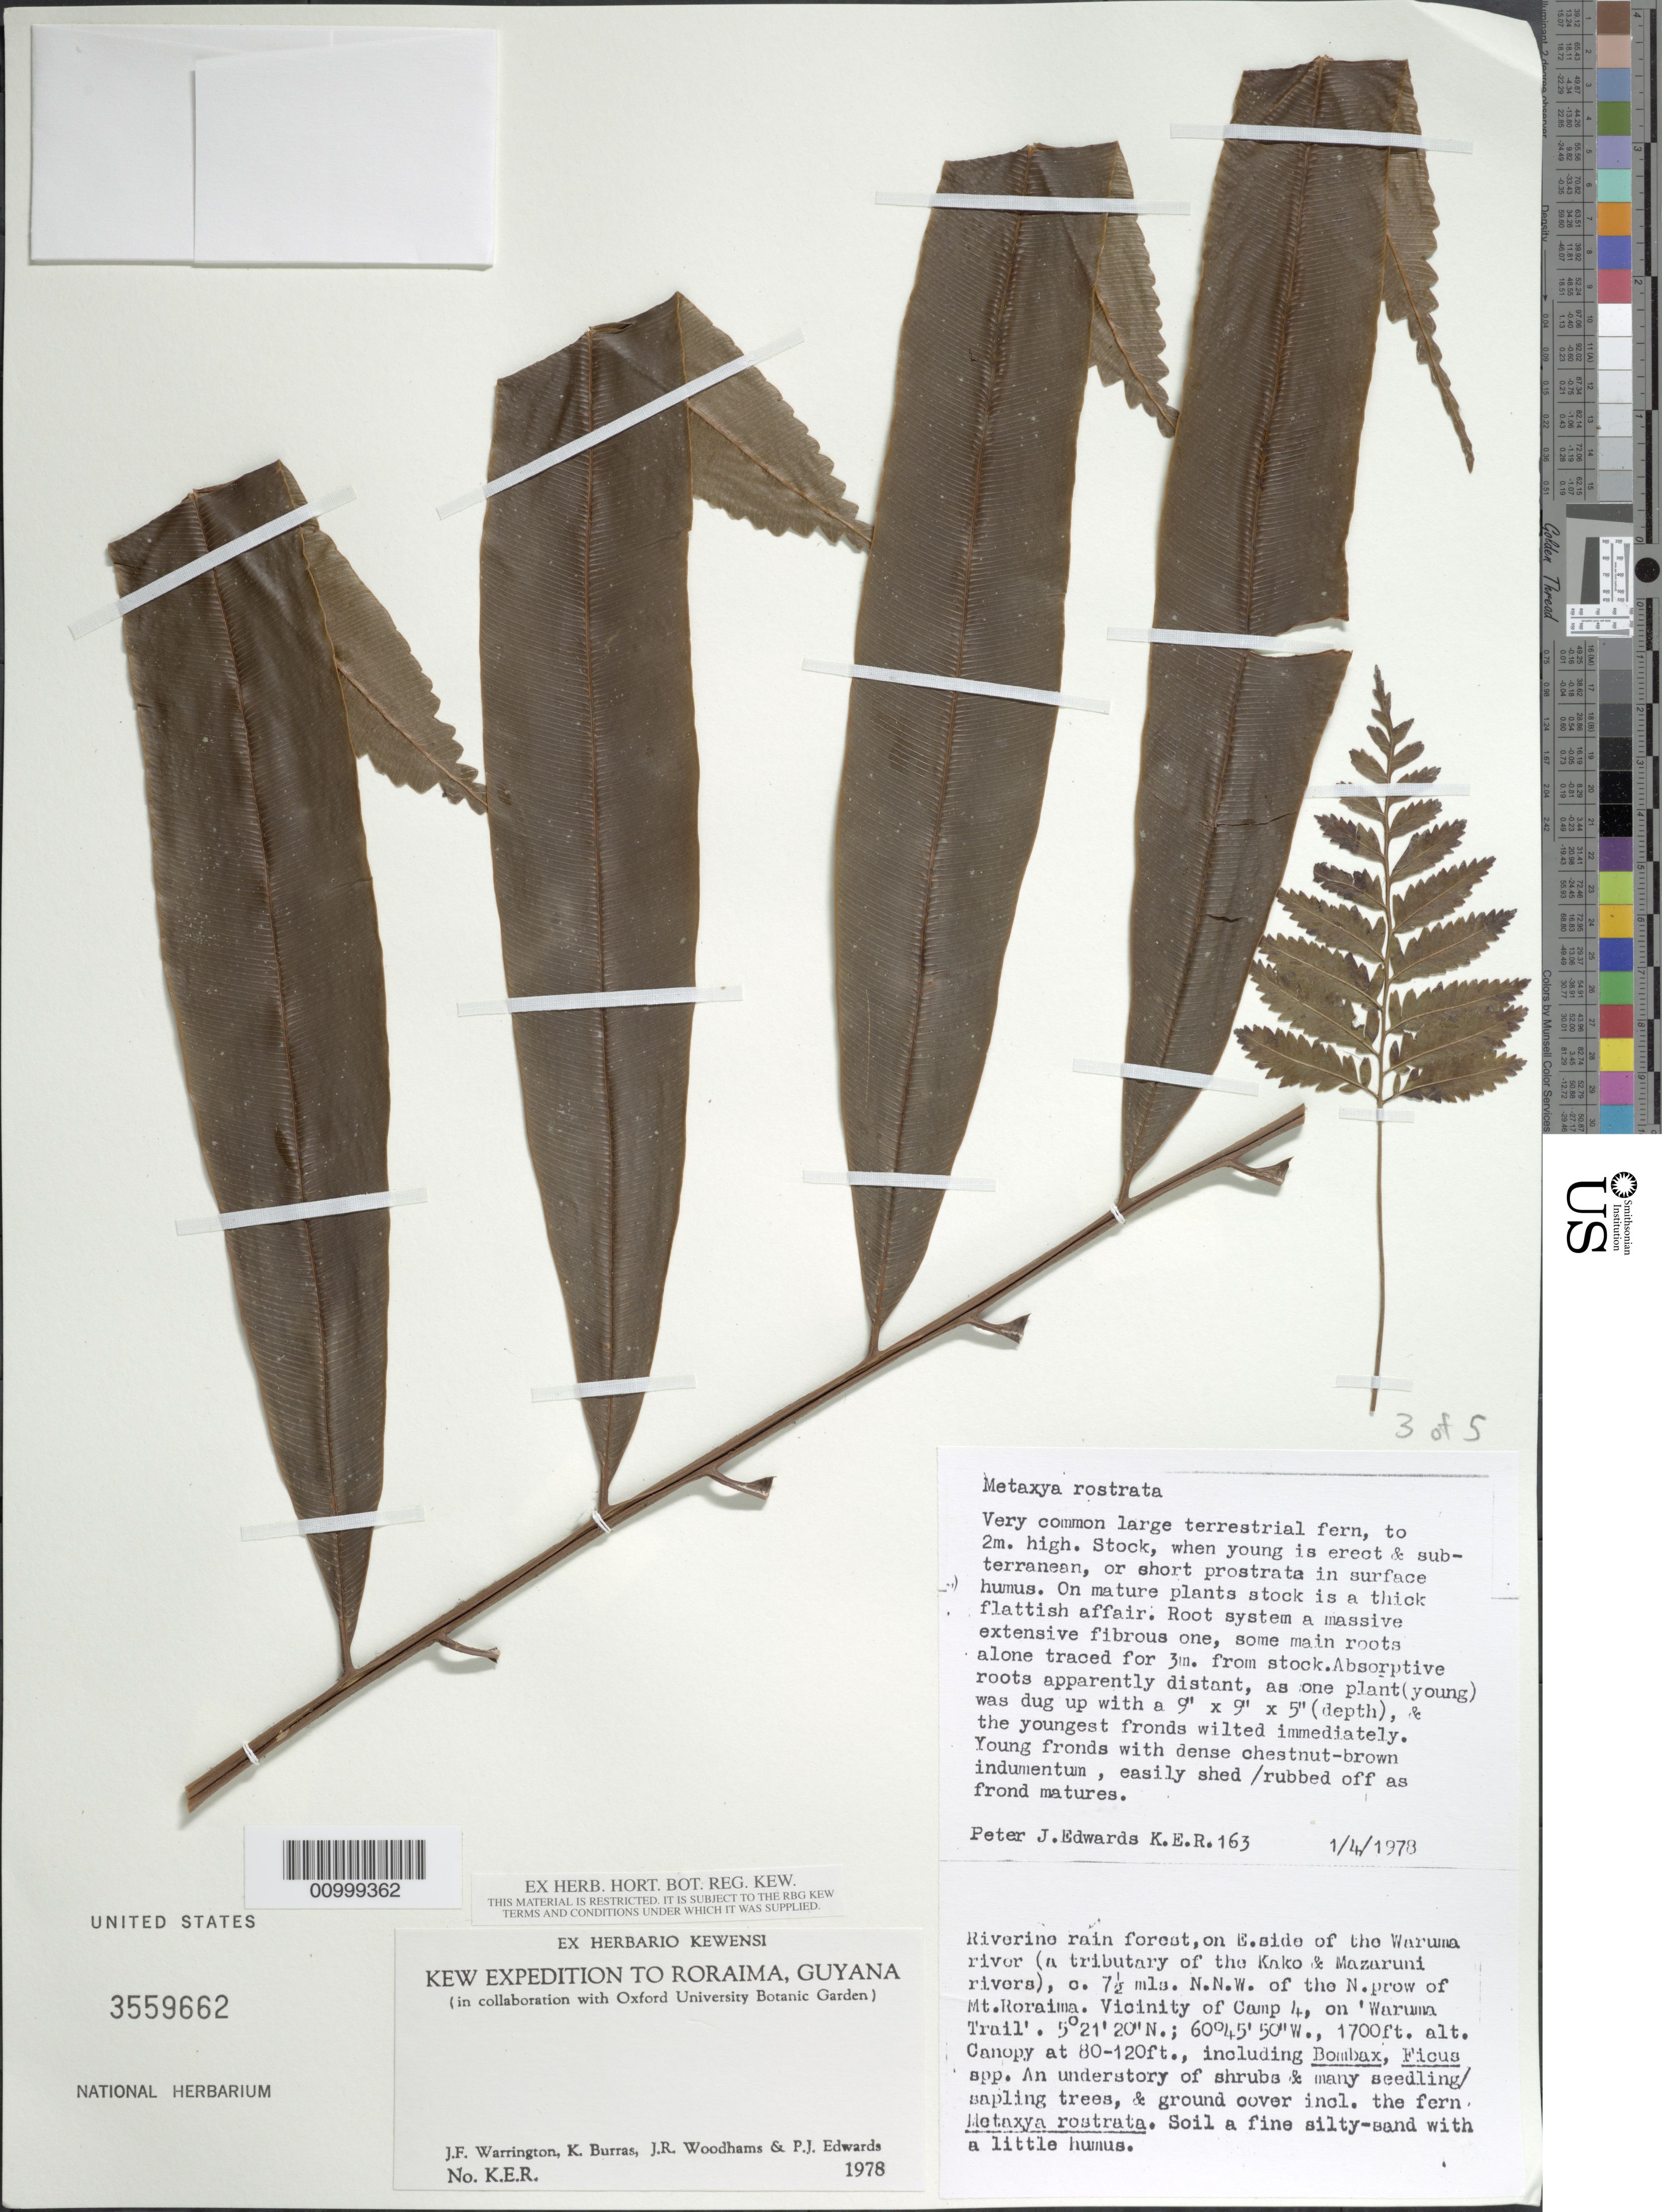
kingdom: Plantae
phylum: Tracheophyta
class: Polypodiopsida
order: Cyatheales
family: Metaxyaceae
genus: Metaxya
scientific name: Metaxya rostrata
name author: (Kunth) C. Presl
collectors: P. Edwards, J. Warrington, K. Burras & J. Woodhams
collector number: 163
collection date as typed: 4-Jan-78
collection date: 1978-01-04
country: Guyana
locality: Roraima, E side of the Waruma river (trib. Of the Kako & Mazaruni R.), c 7.5 m NNW of the N prow of Mt. Roraima; vic of camp 4, on 'Waruma Trail'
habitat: Riverine rain forest. Canopy at 80-120ft, including Bombax, Ficus spp.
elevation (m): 518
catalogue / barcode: US 3559662